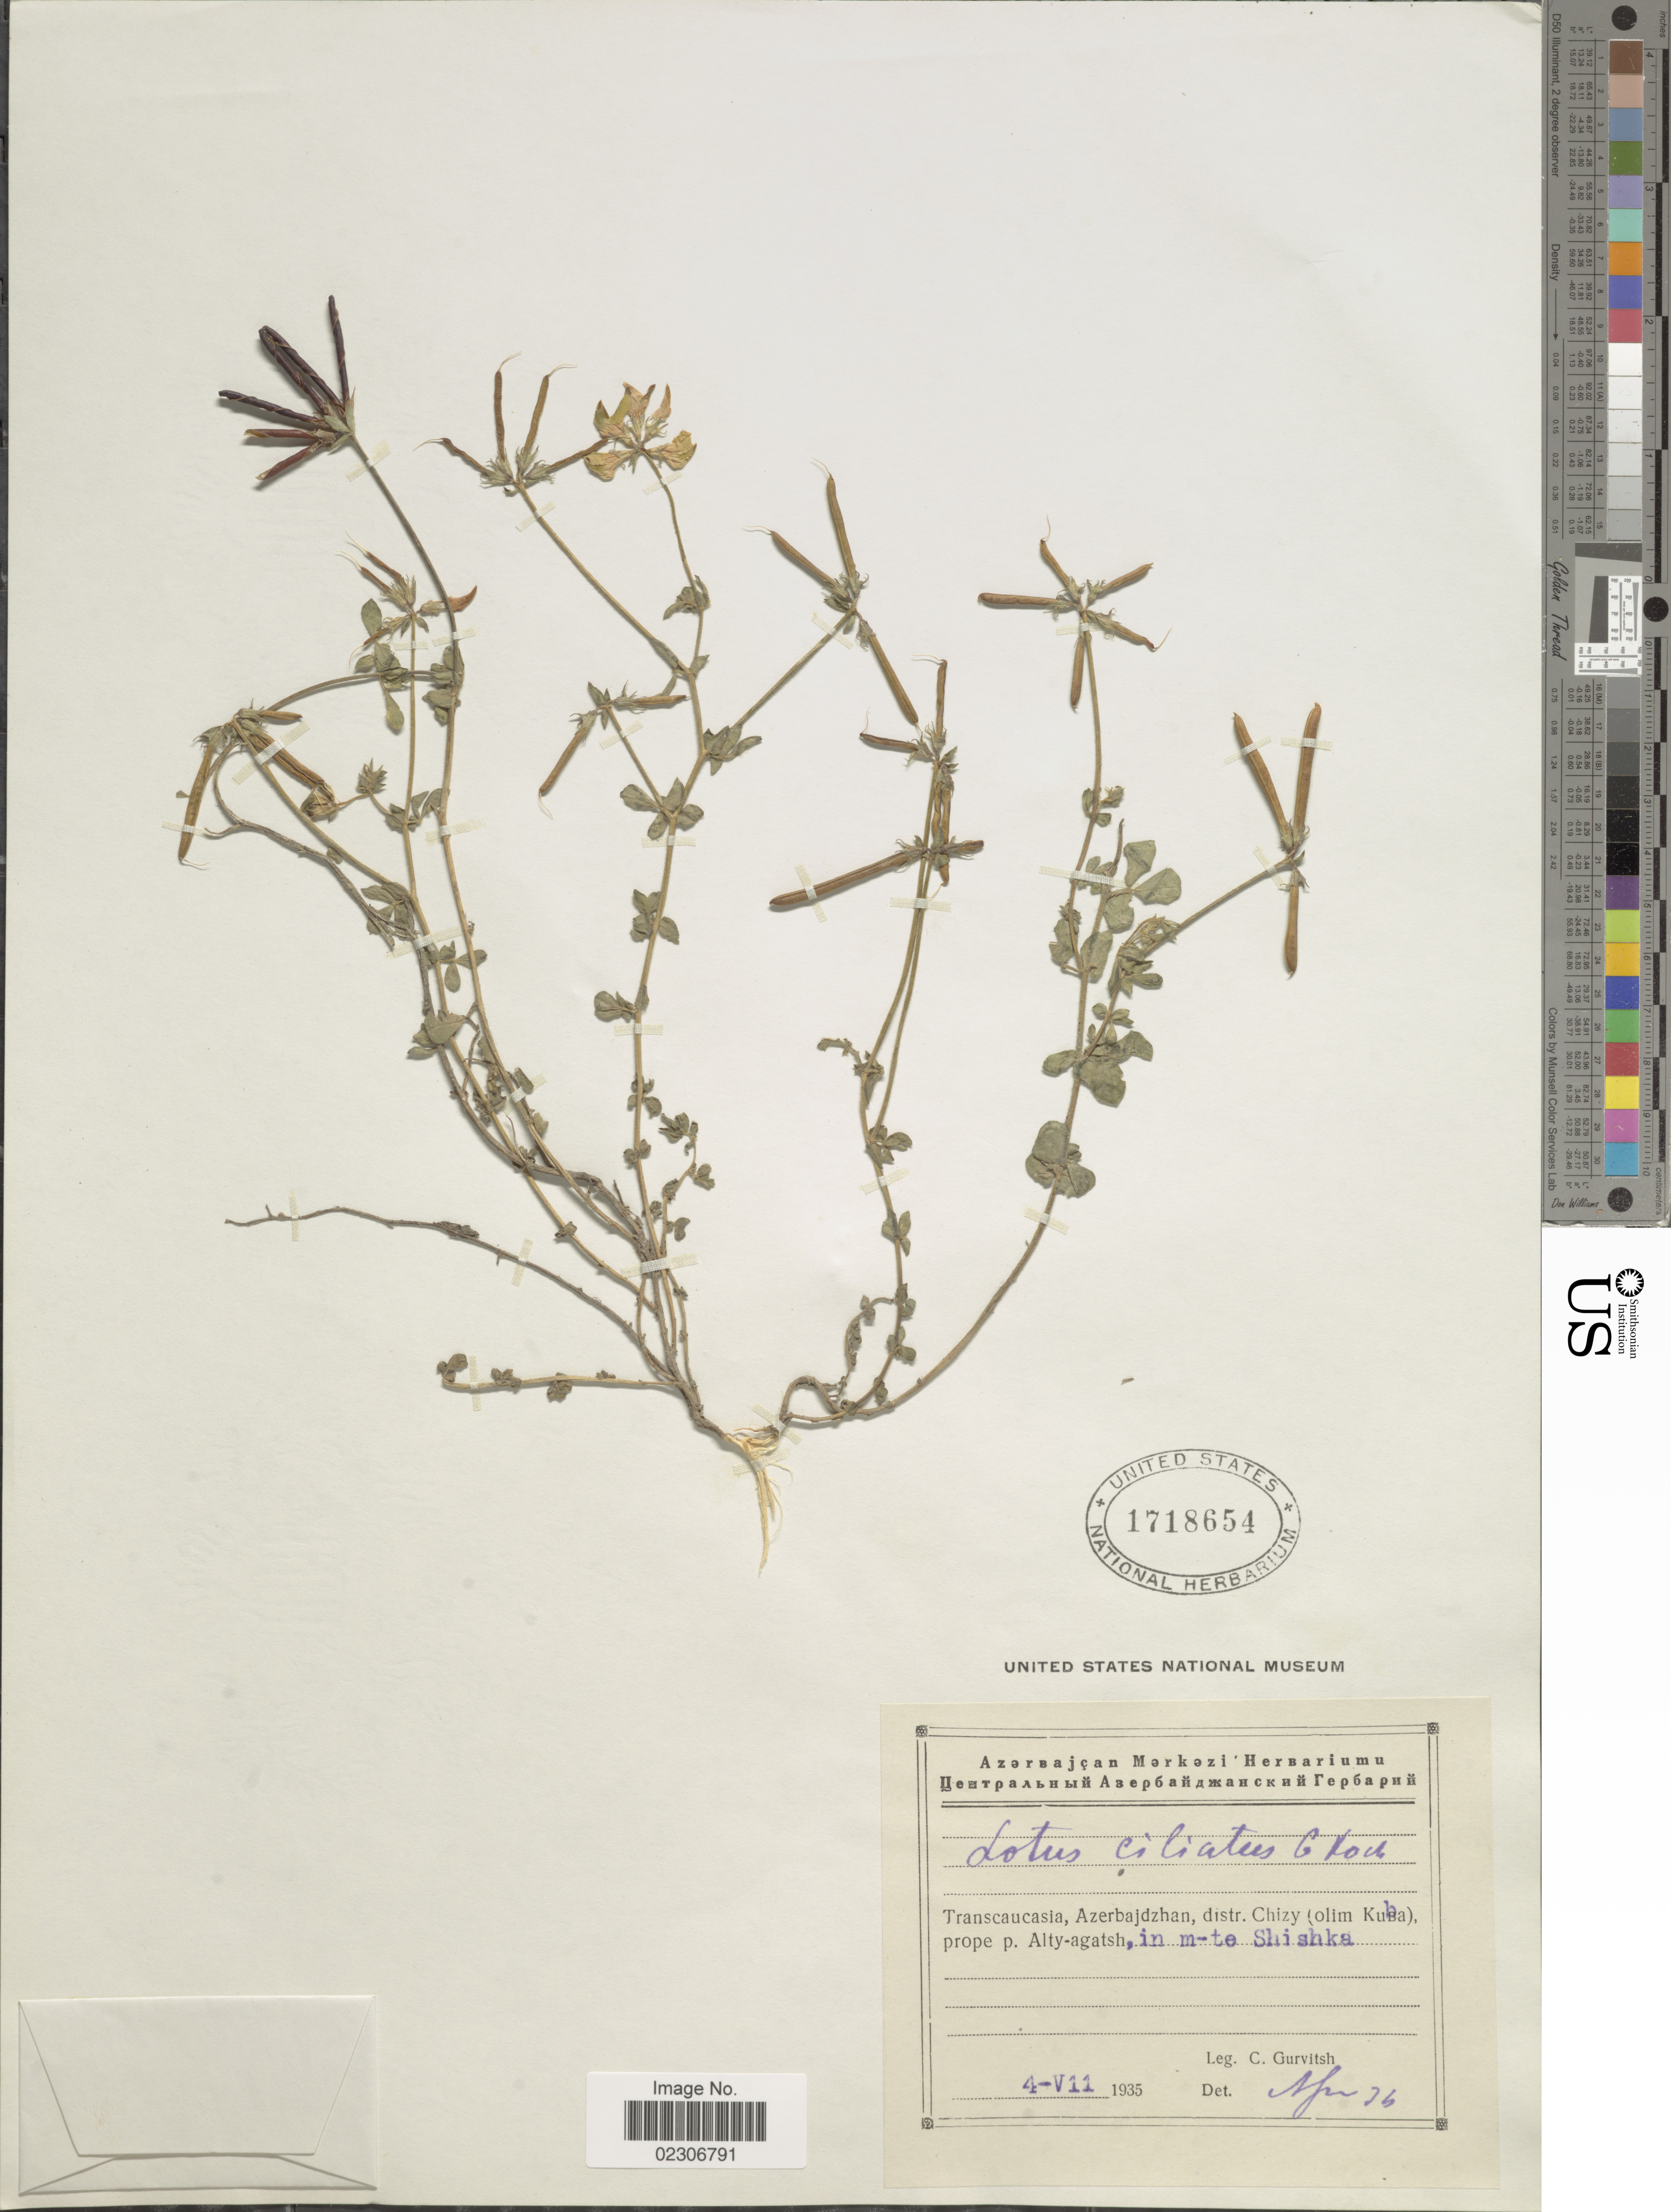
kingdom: Plantae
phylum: Tracheophyta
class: Magnoliopsida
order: Fabales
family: Fabaceae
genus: Lotus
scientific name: Lotus ciliatus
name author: Ten.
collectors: C. Gurvitsh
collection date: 1935-07-04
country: Azerbaijan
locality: Transcaucasia, Azerbajdzjan, distr. Chizy (olim Kuba) prope p. Alty-agatsh, in m-te Shishka.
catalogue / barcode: US 1718654